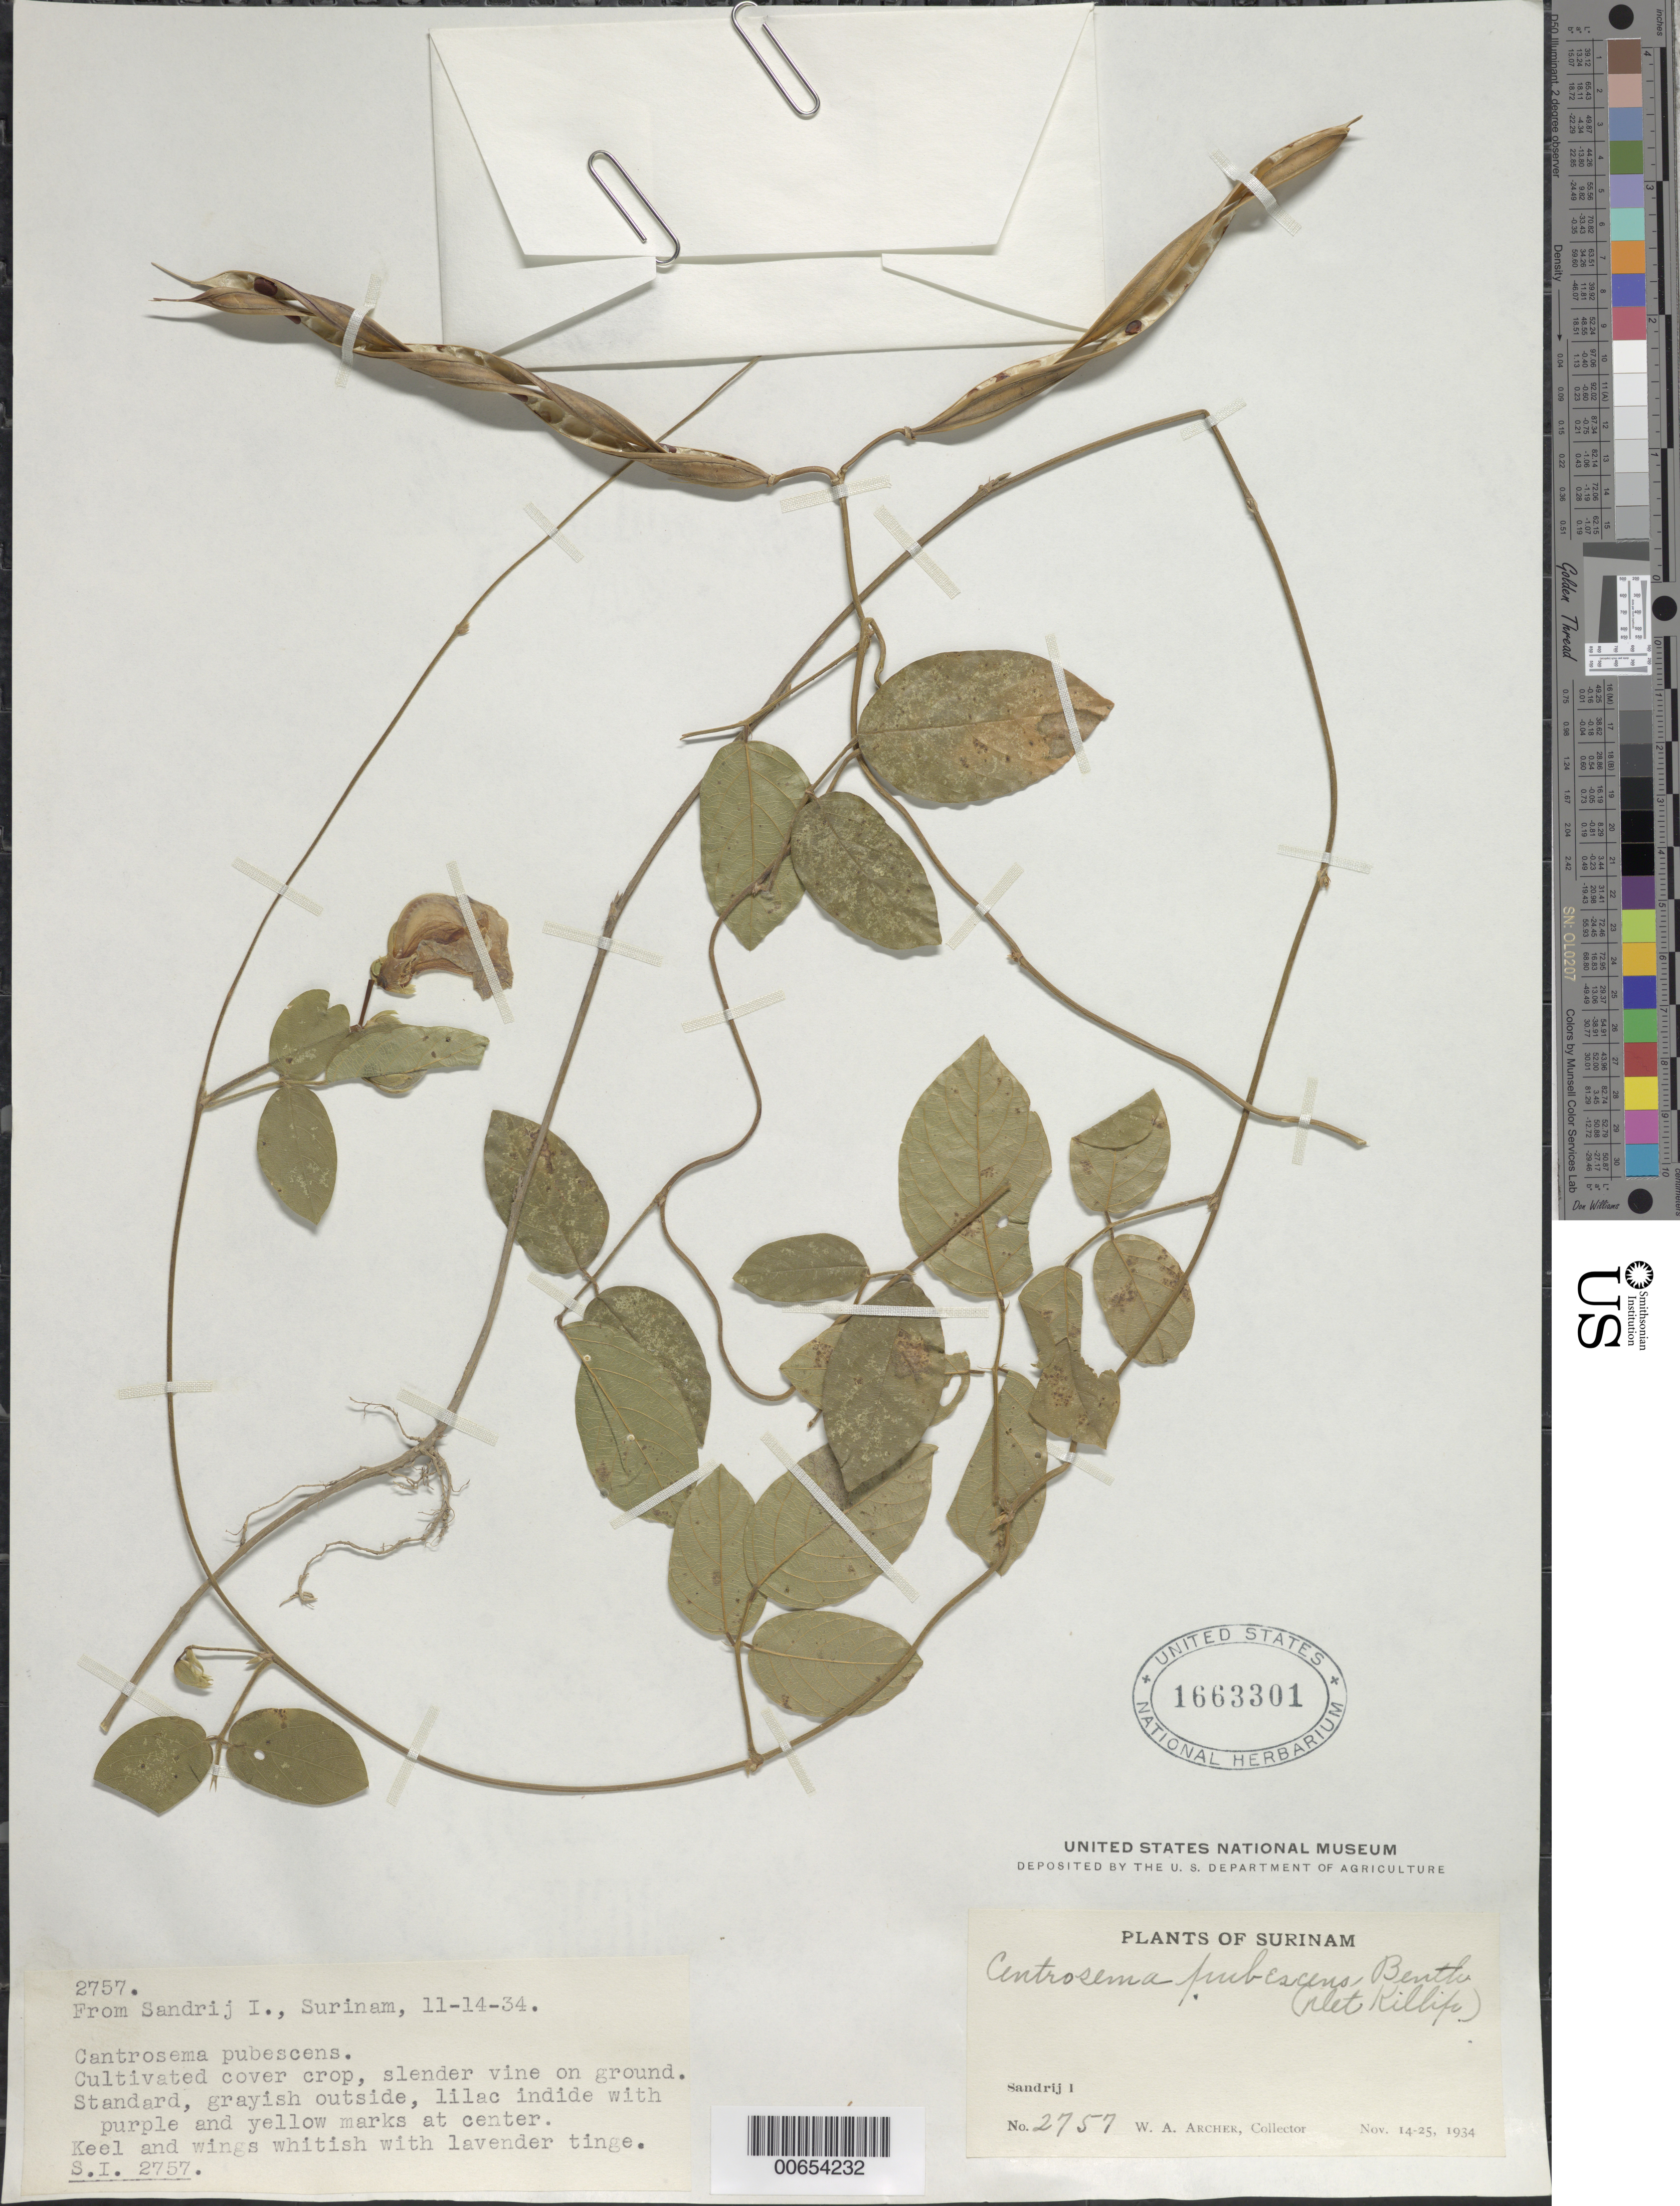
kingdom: Plantae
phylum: Tracheophyta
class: Magnoliopsida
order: Fabales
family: Fabaceae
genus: Centrosema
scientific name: Centrosema pubescens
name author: Benth.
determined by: Killip, Ellsworth P.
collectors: W. A. Archer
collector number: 2757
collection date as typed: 14-Nov-34 to 25-Nov-34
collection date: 1934-11-14/1934-11-25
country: Suriname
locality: Zanderij I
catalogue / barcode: US 1663301